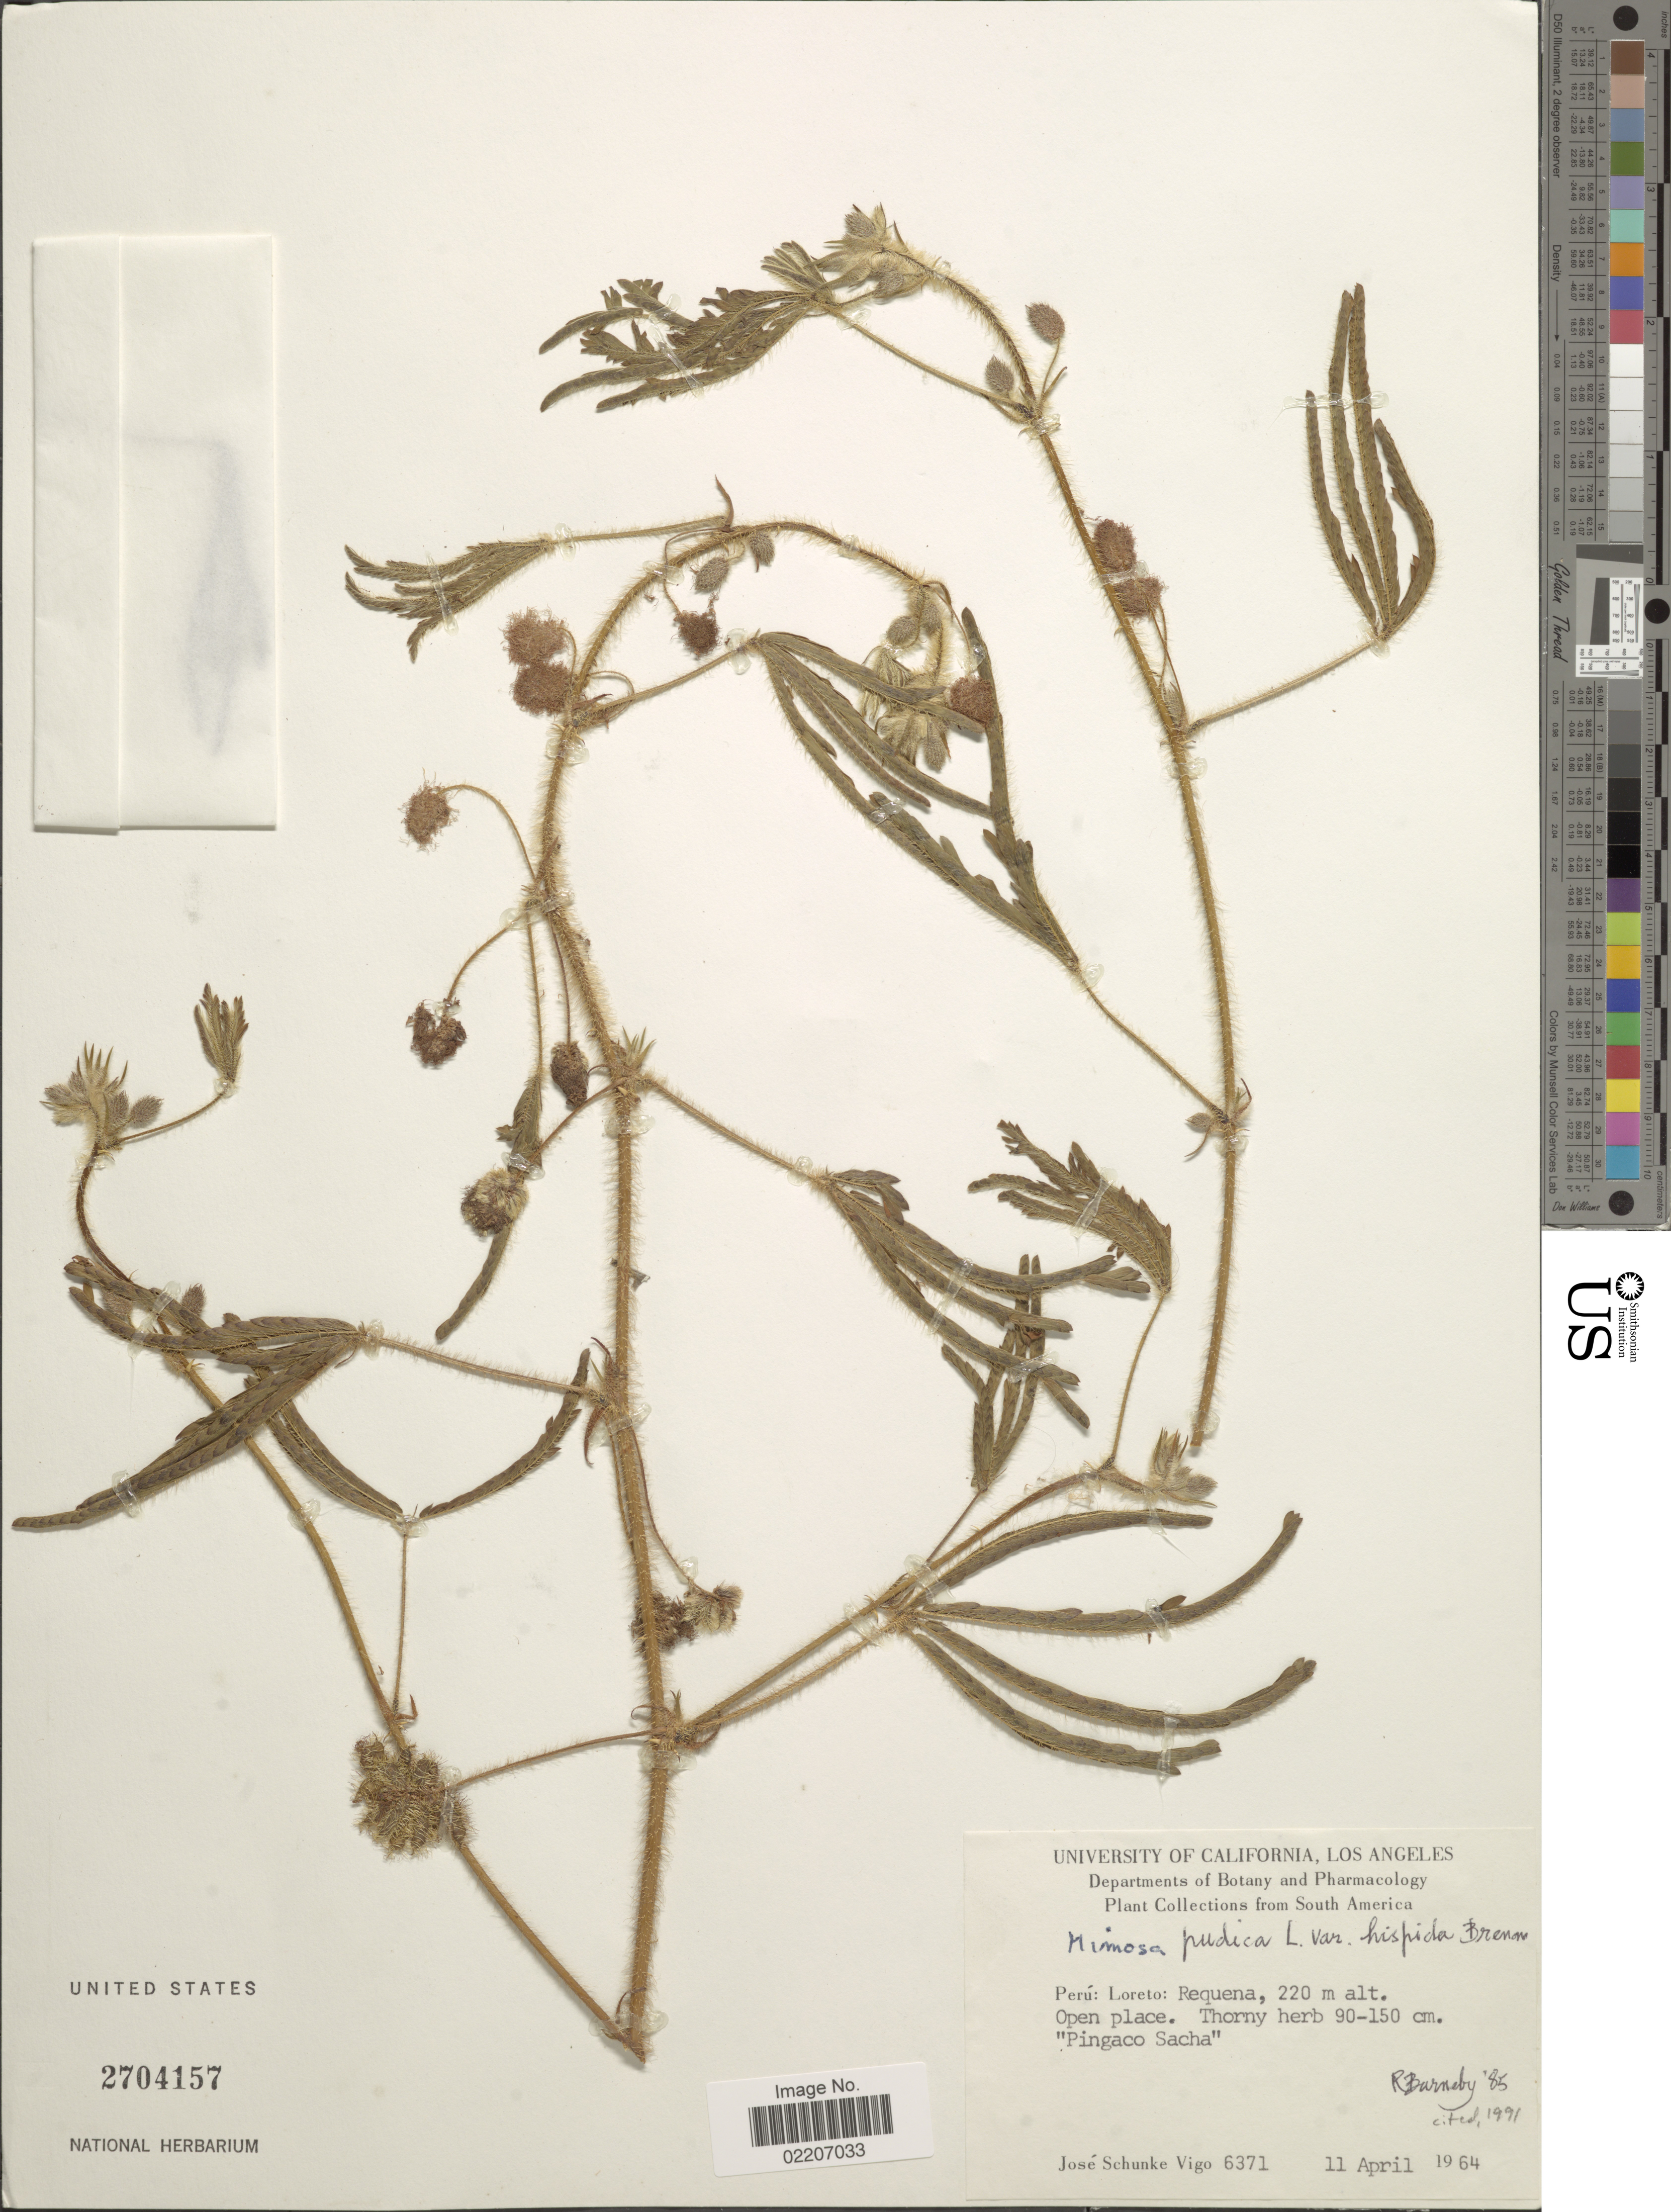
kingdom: Plantae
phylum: Tracheophyta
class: Magnoliopsida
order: Fabales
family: Fabaceae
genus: Mimosa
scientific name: Mimosa pudica var. hispida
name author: Brenan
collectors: J. Schunke Vigo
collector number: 6371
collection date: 1964-04-11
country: Peru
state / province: Loreto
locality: Requena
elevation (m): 220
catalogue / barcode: US 2704157